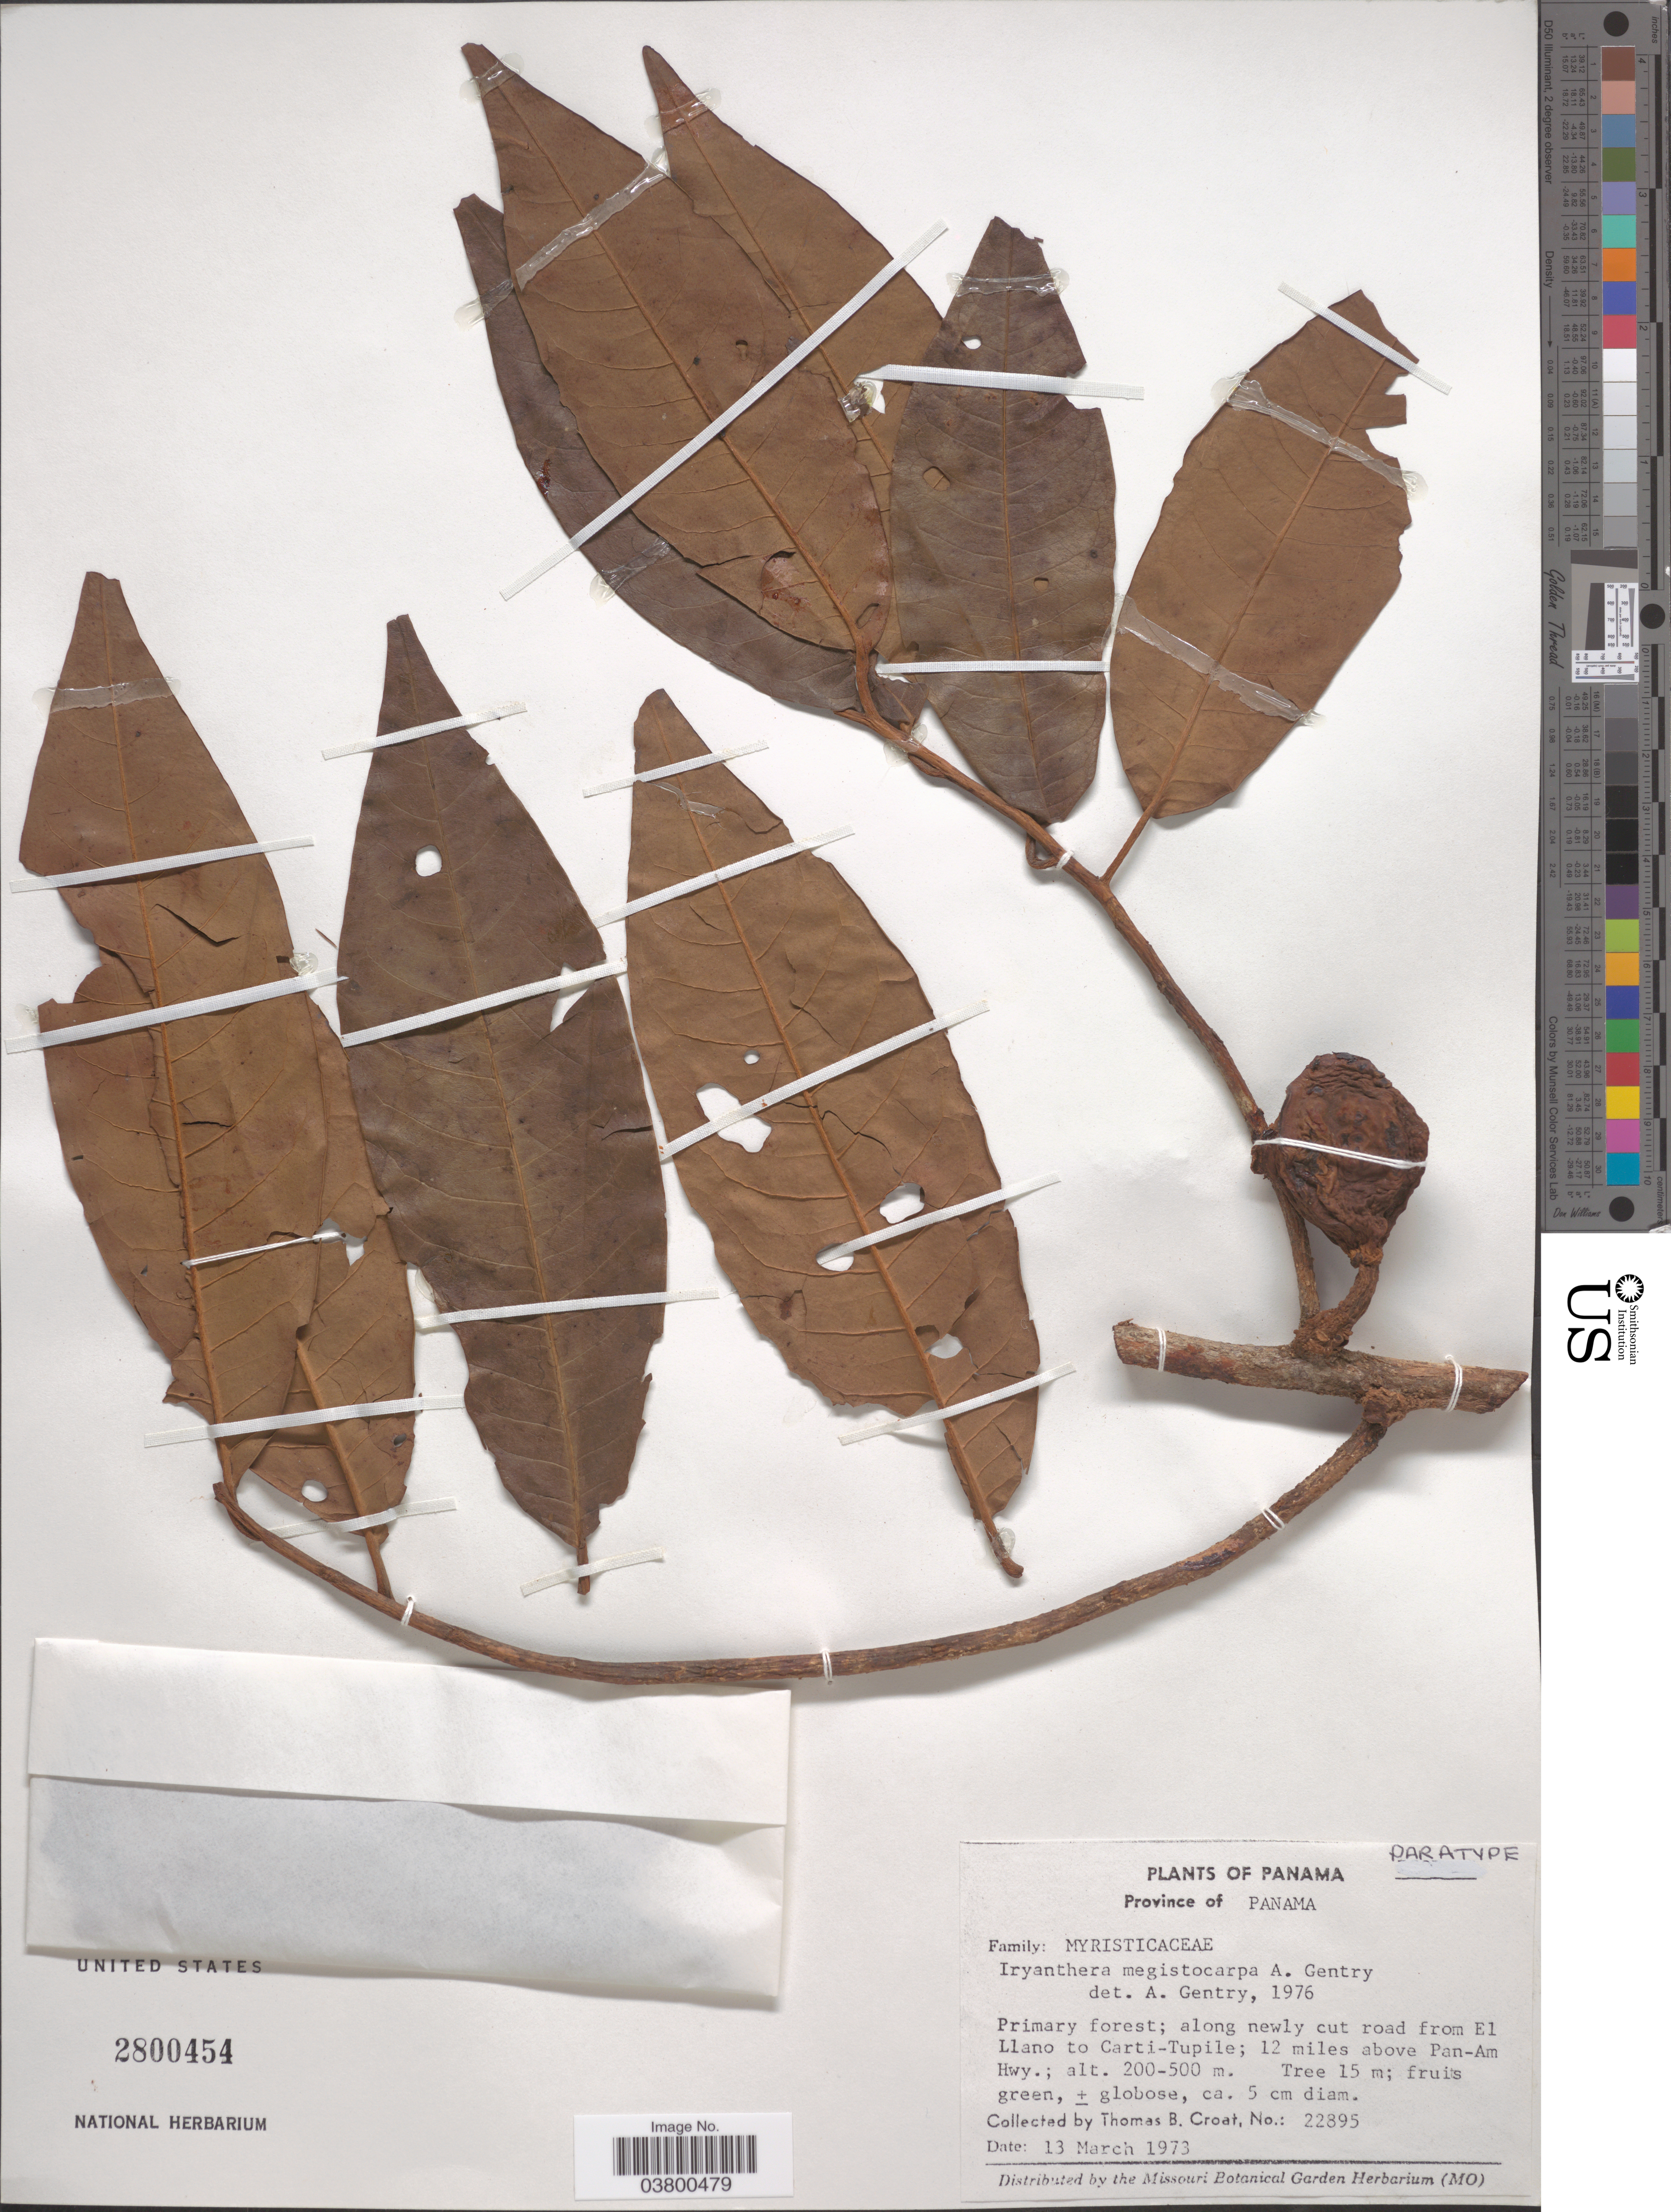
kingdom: Plantae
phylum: Tracheophyta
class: Magnoliopsida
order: Magnoliales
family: Myristicaceae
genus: Iryanthera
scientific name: Iryanthera megistocarpa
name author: A.H. Gentry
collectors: T. B. Croat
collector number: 22895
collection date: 1973-03-13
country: Panama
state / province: Panamá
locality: Along newly cut road from El Llano to Carti-Tupile; 12 miles above Pan-Am Hwy.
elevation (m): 200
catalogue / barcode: US 2800454